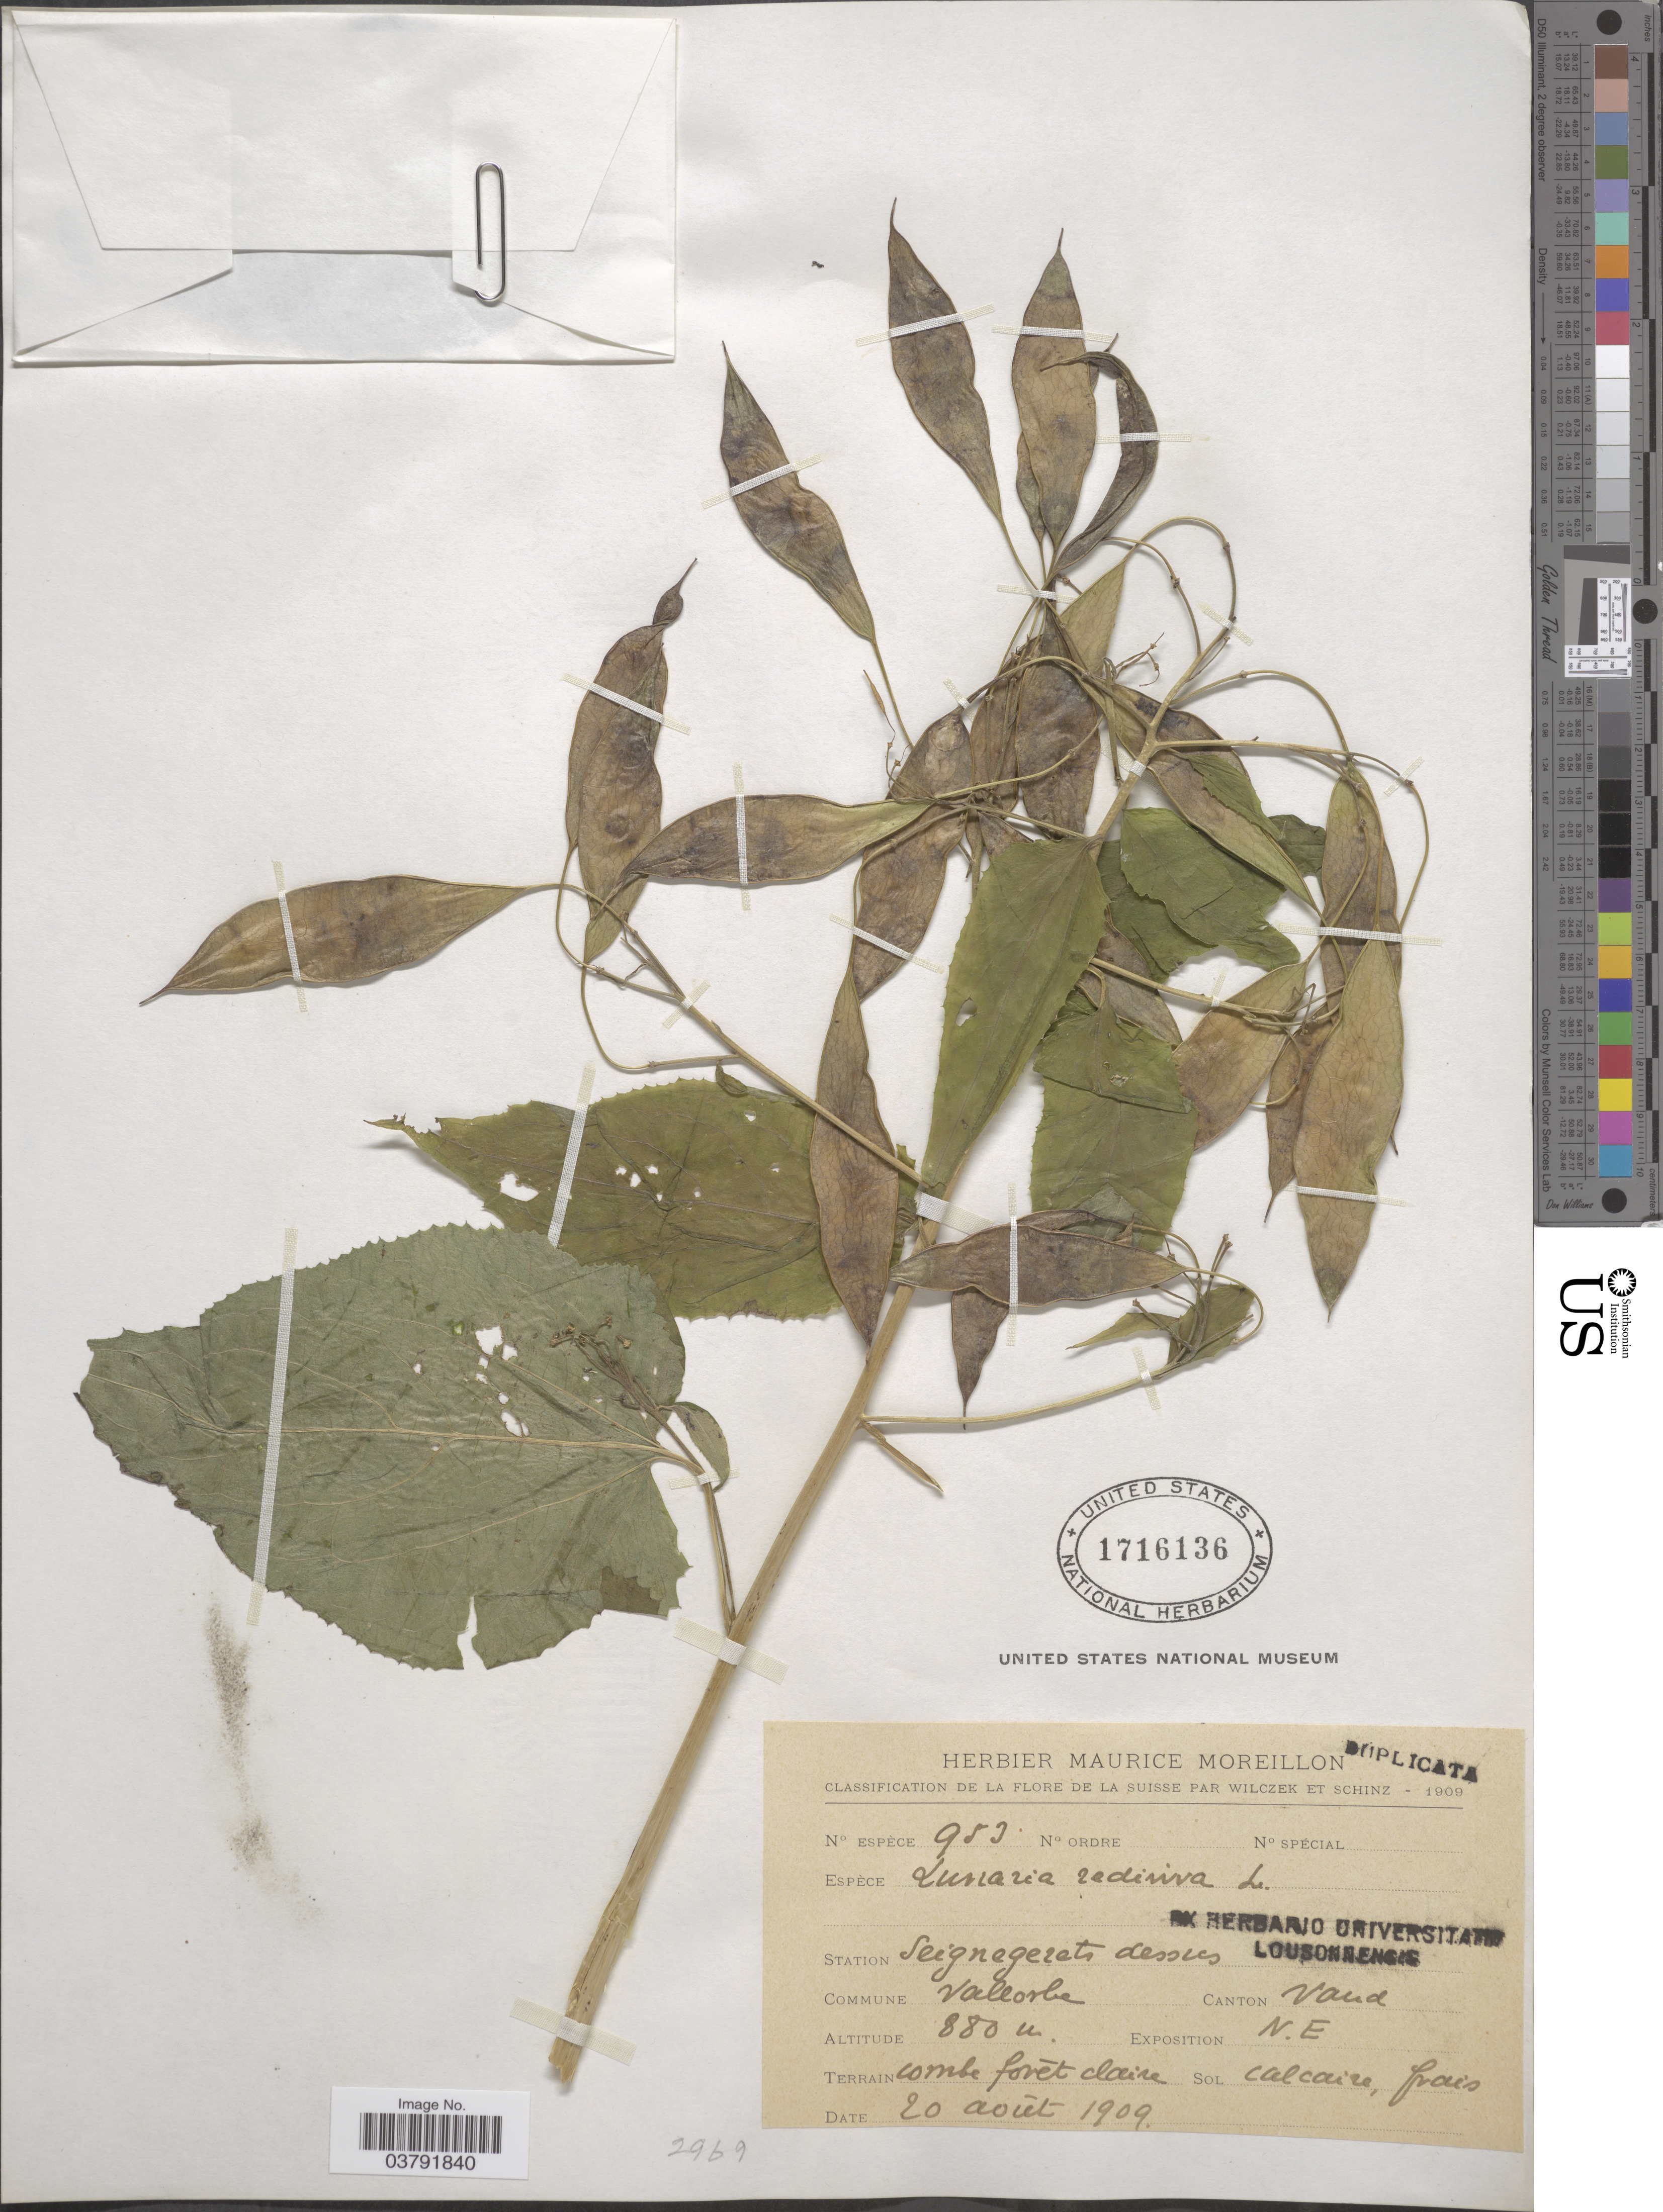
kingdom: Plantae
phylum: Tracheophyta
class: Magnoliopsida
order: Brassicales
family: Brassicaceae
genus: Lunaria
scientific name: Lunaria rediviva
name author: L.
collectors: Wilczek & -. Schinz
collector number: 953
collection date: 1909-08-20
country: Switzerland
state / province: Vaud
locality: Station Seignegerets dessus. Commune Vallorbe. Canton Vaud.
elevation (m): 880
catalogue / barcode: US 1716136